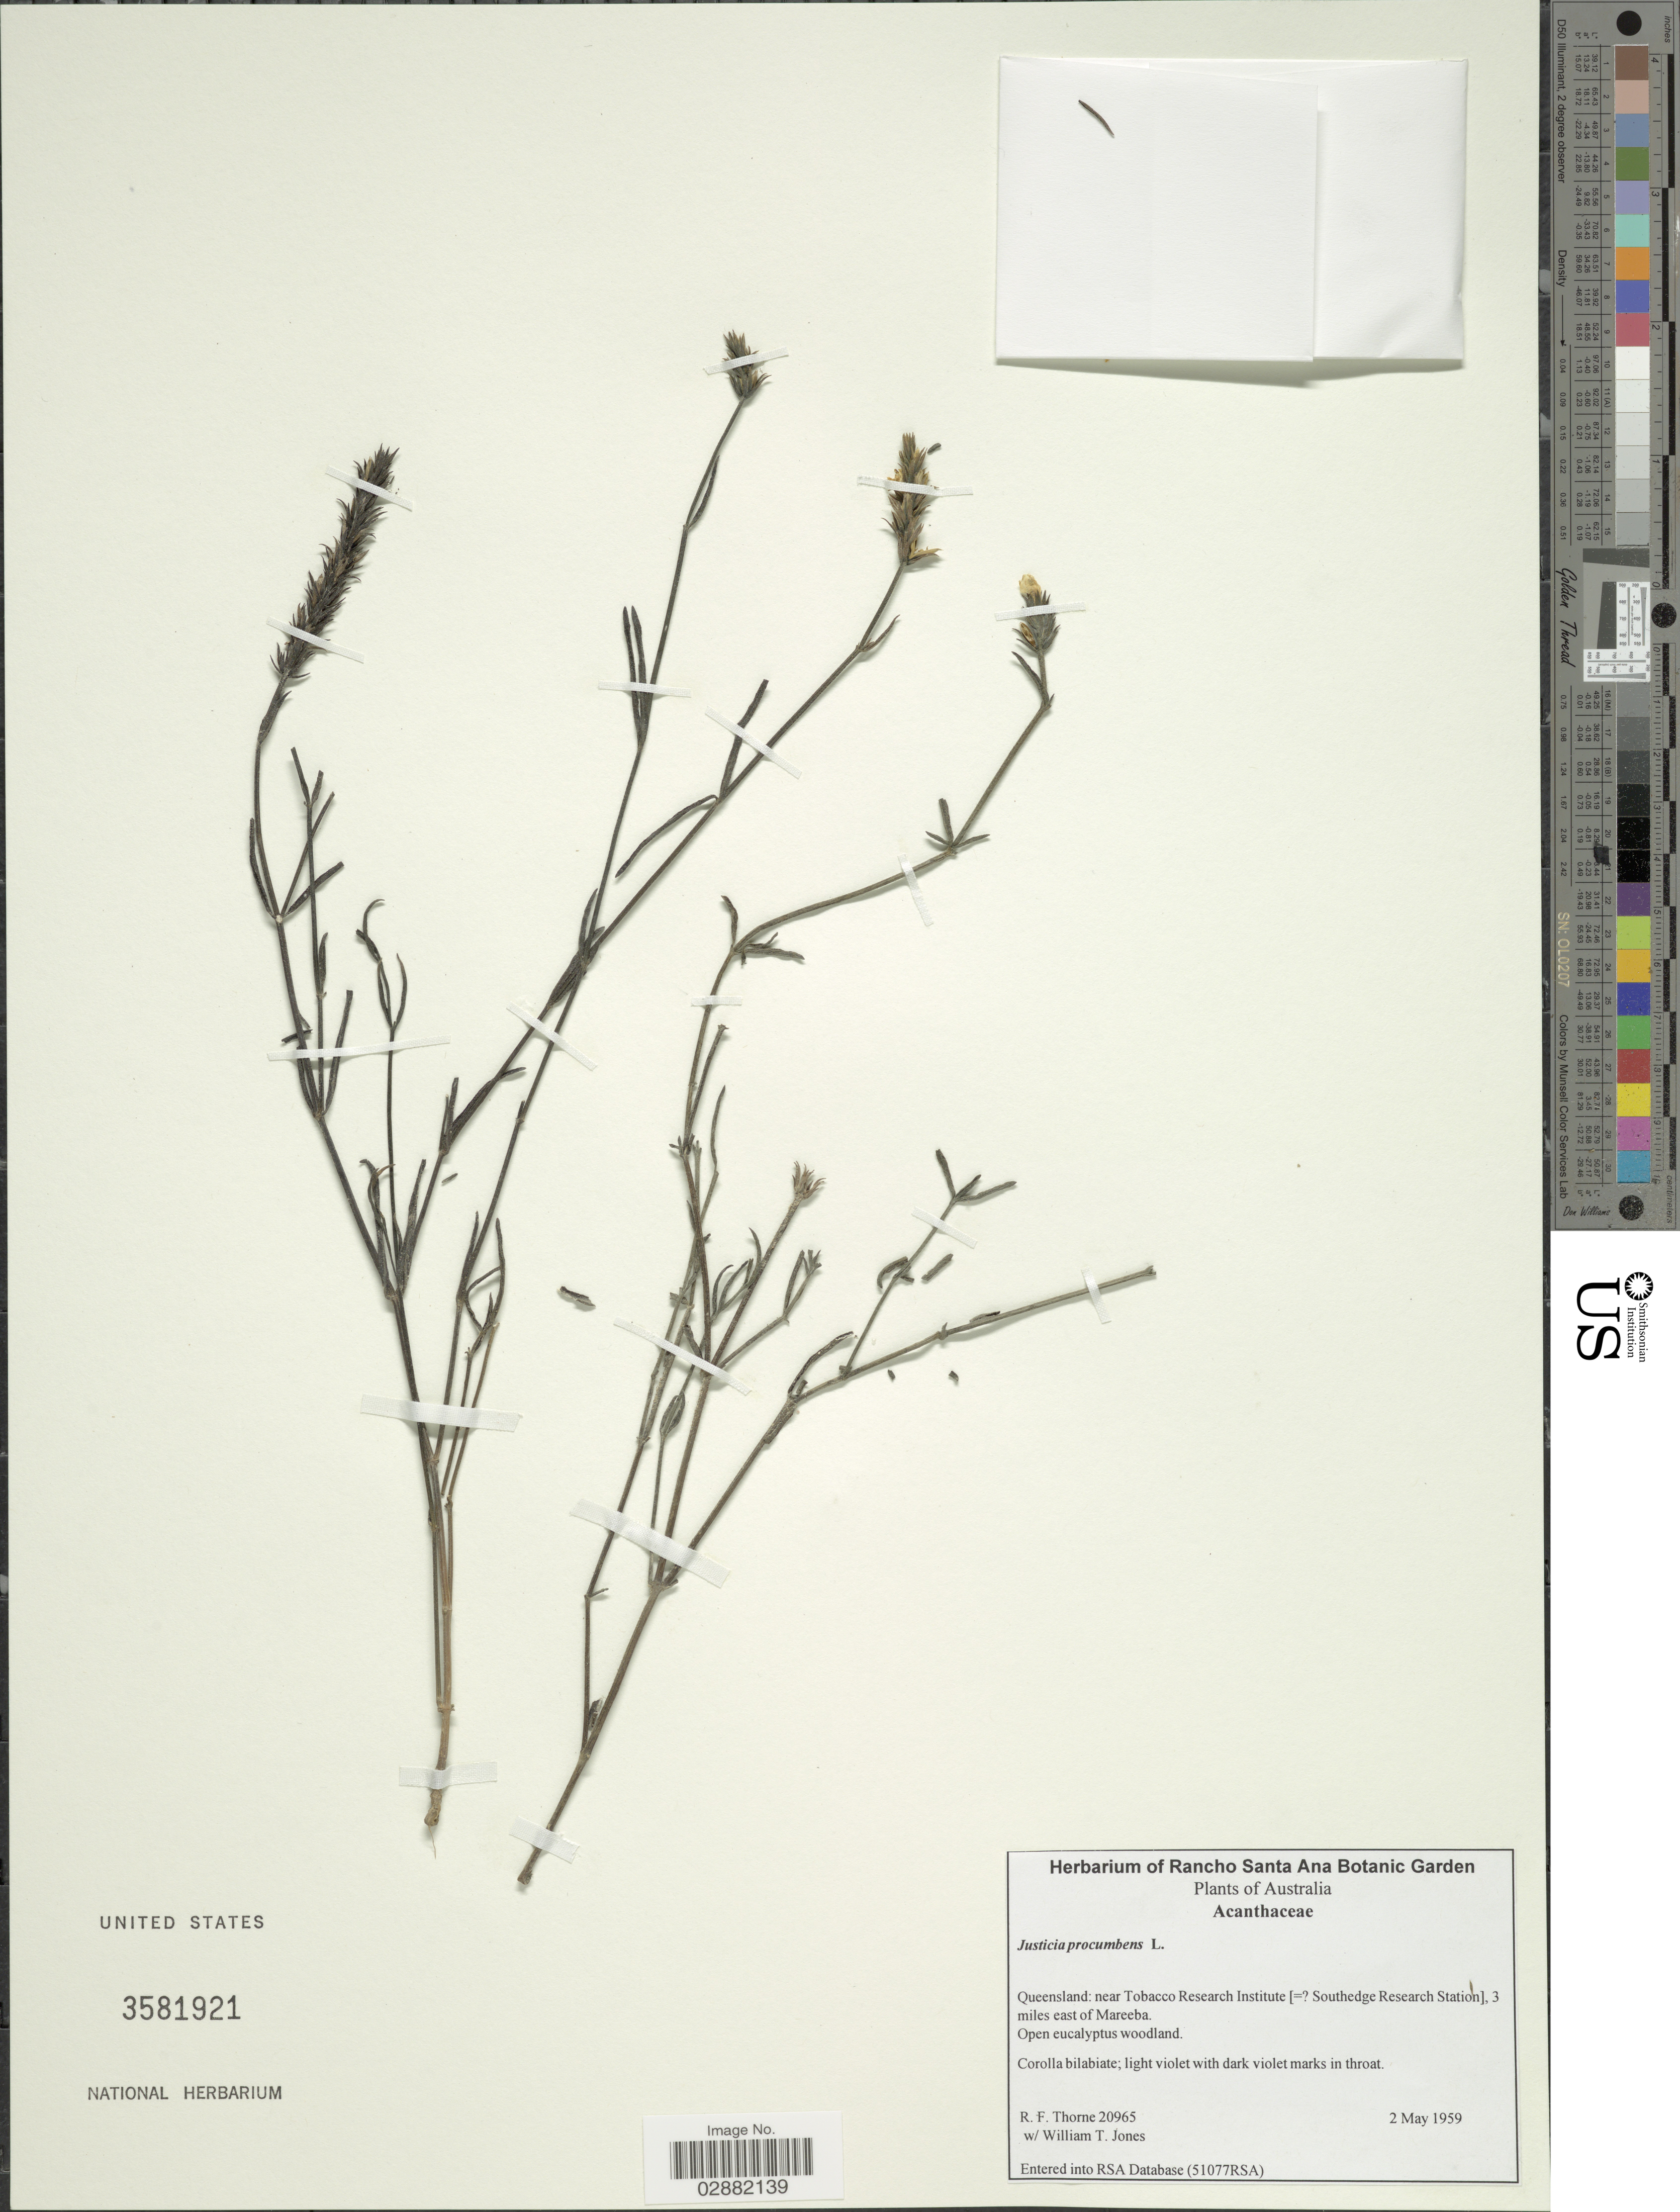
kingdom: Plantae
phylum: Tracheophyta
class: Magnoliopsida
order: Lamiales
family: Acanthaceae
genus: Justicia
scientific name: Justicia procumbens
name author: L.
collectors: R. Thorne & W. T. Jones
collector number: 20965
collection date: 1959-05-02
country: Australia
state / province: Queensland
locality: Near Tobacco Research Institute [Southedge Research Station], 3 miles east of Mareeba.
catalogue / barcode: US 3581921